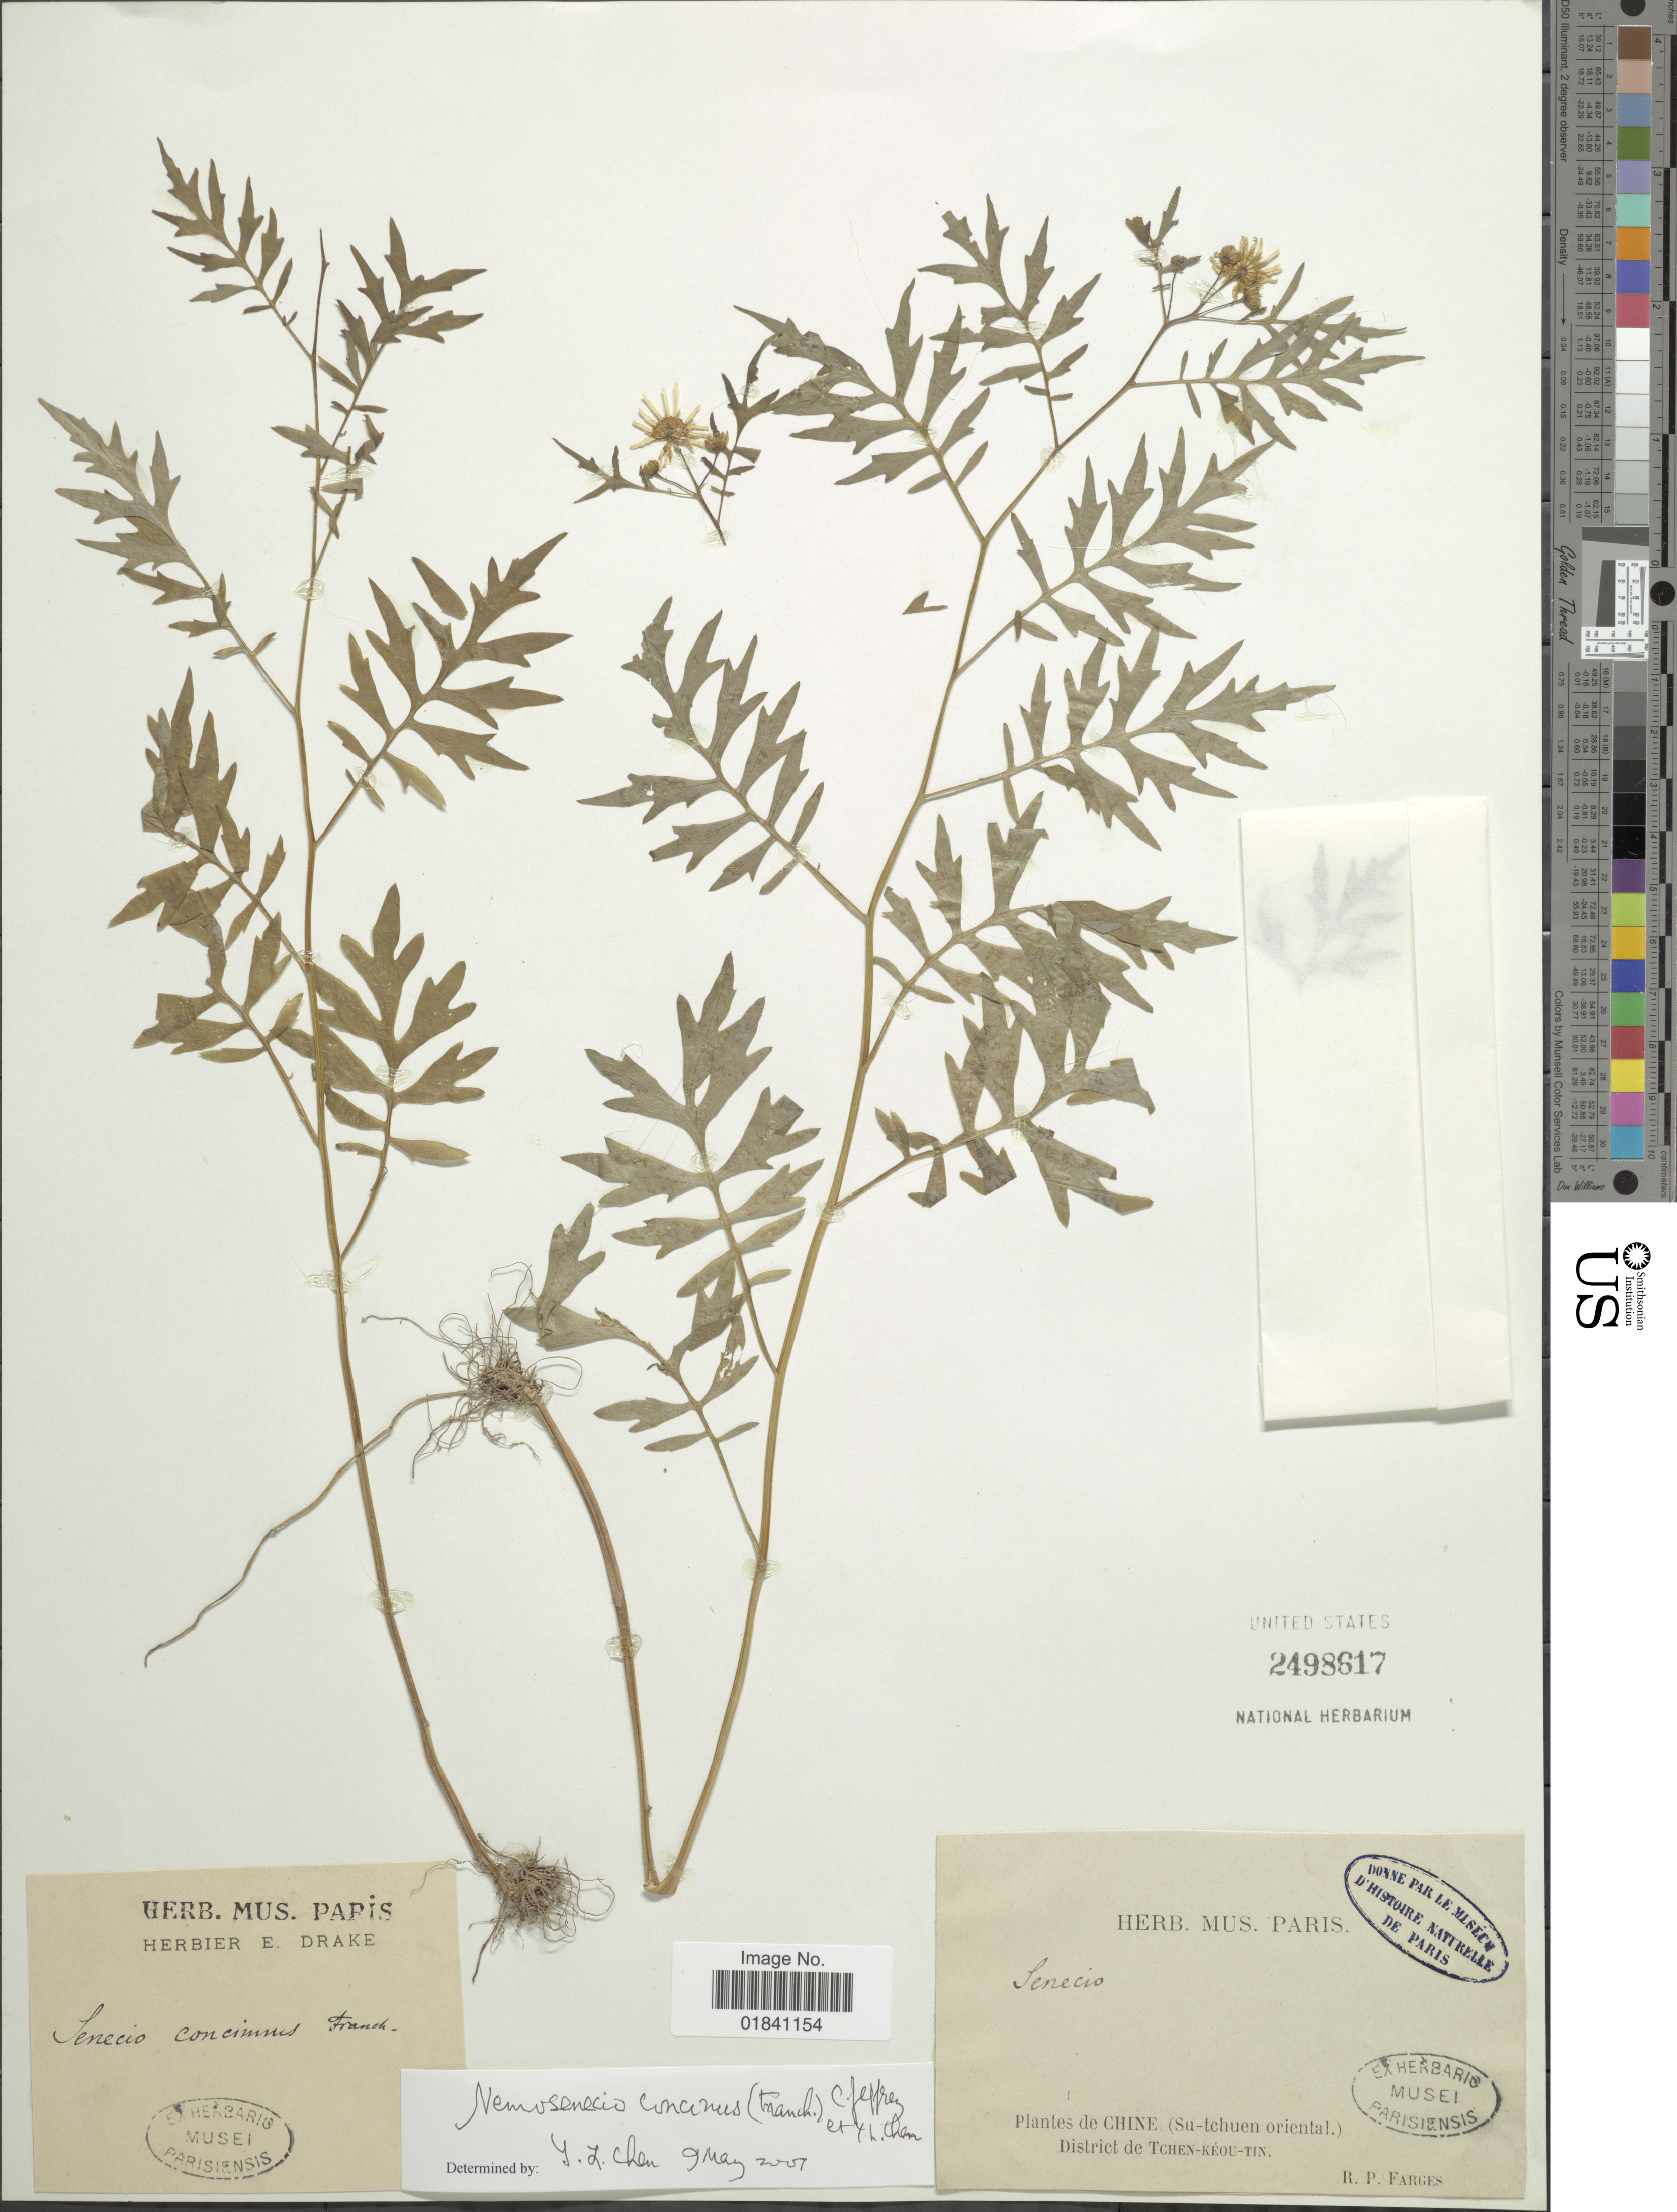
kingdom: Plantae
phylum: Tracheophyta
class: Magnoliopsida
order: Asterales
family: Asteraceae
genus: Nemosenecio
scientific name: Nemosenecio concinnus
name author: (Franch.) C. Jeffrey & Y.L. Chen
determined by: Chen, Y. L.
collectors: P. G. Farges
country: China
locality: Su-tchuen oriental. District de Tchen-Kéou-Tin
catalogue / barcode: US 2498617